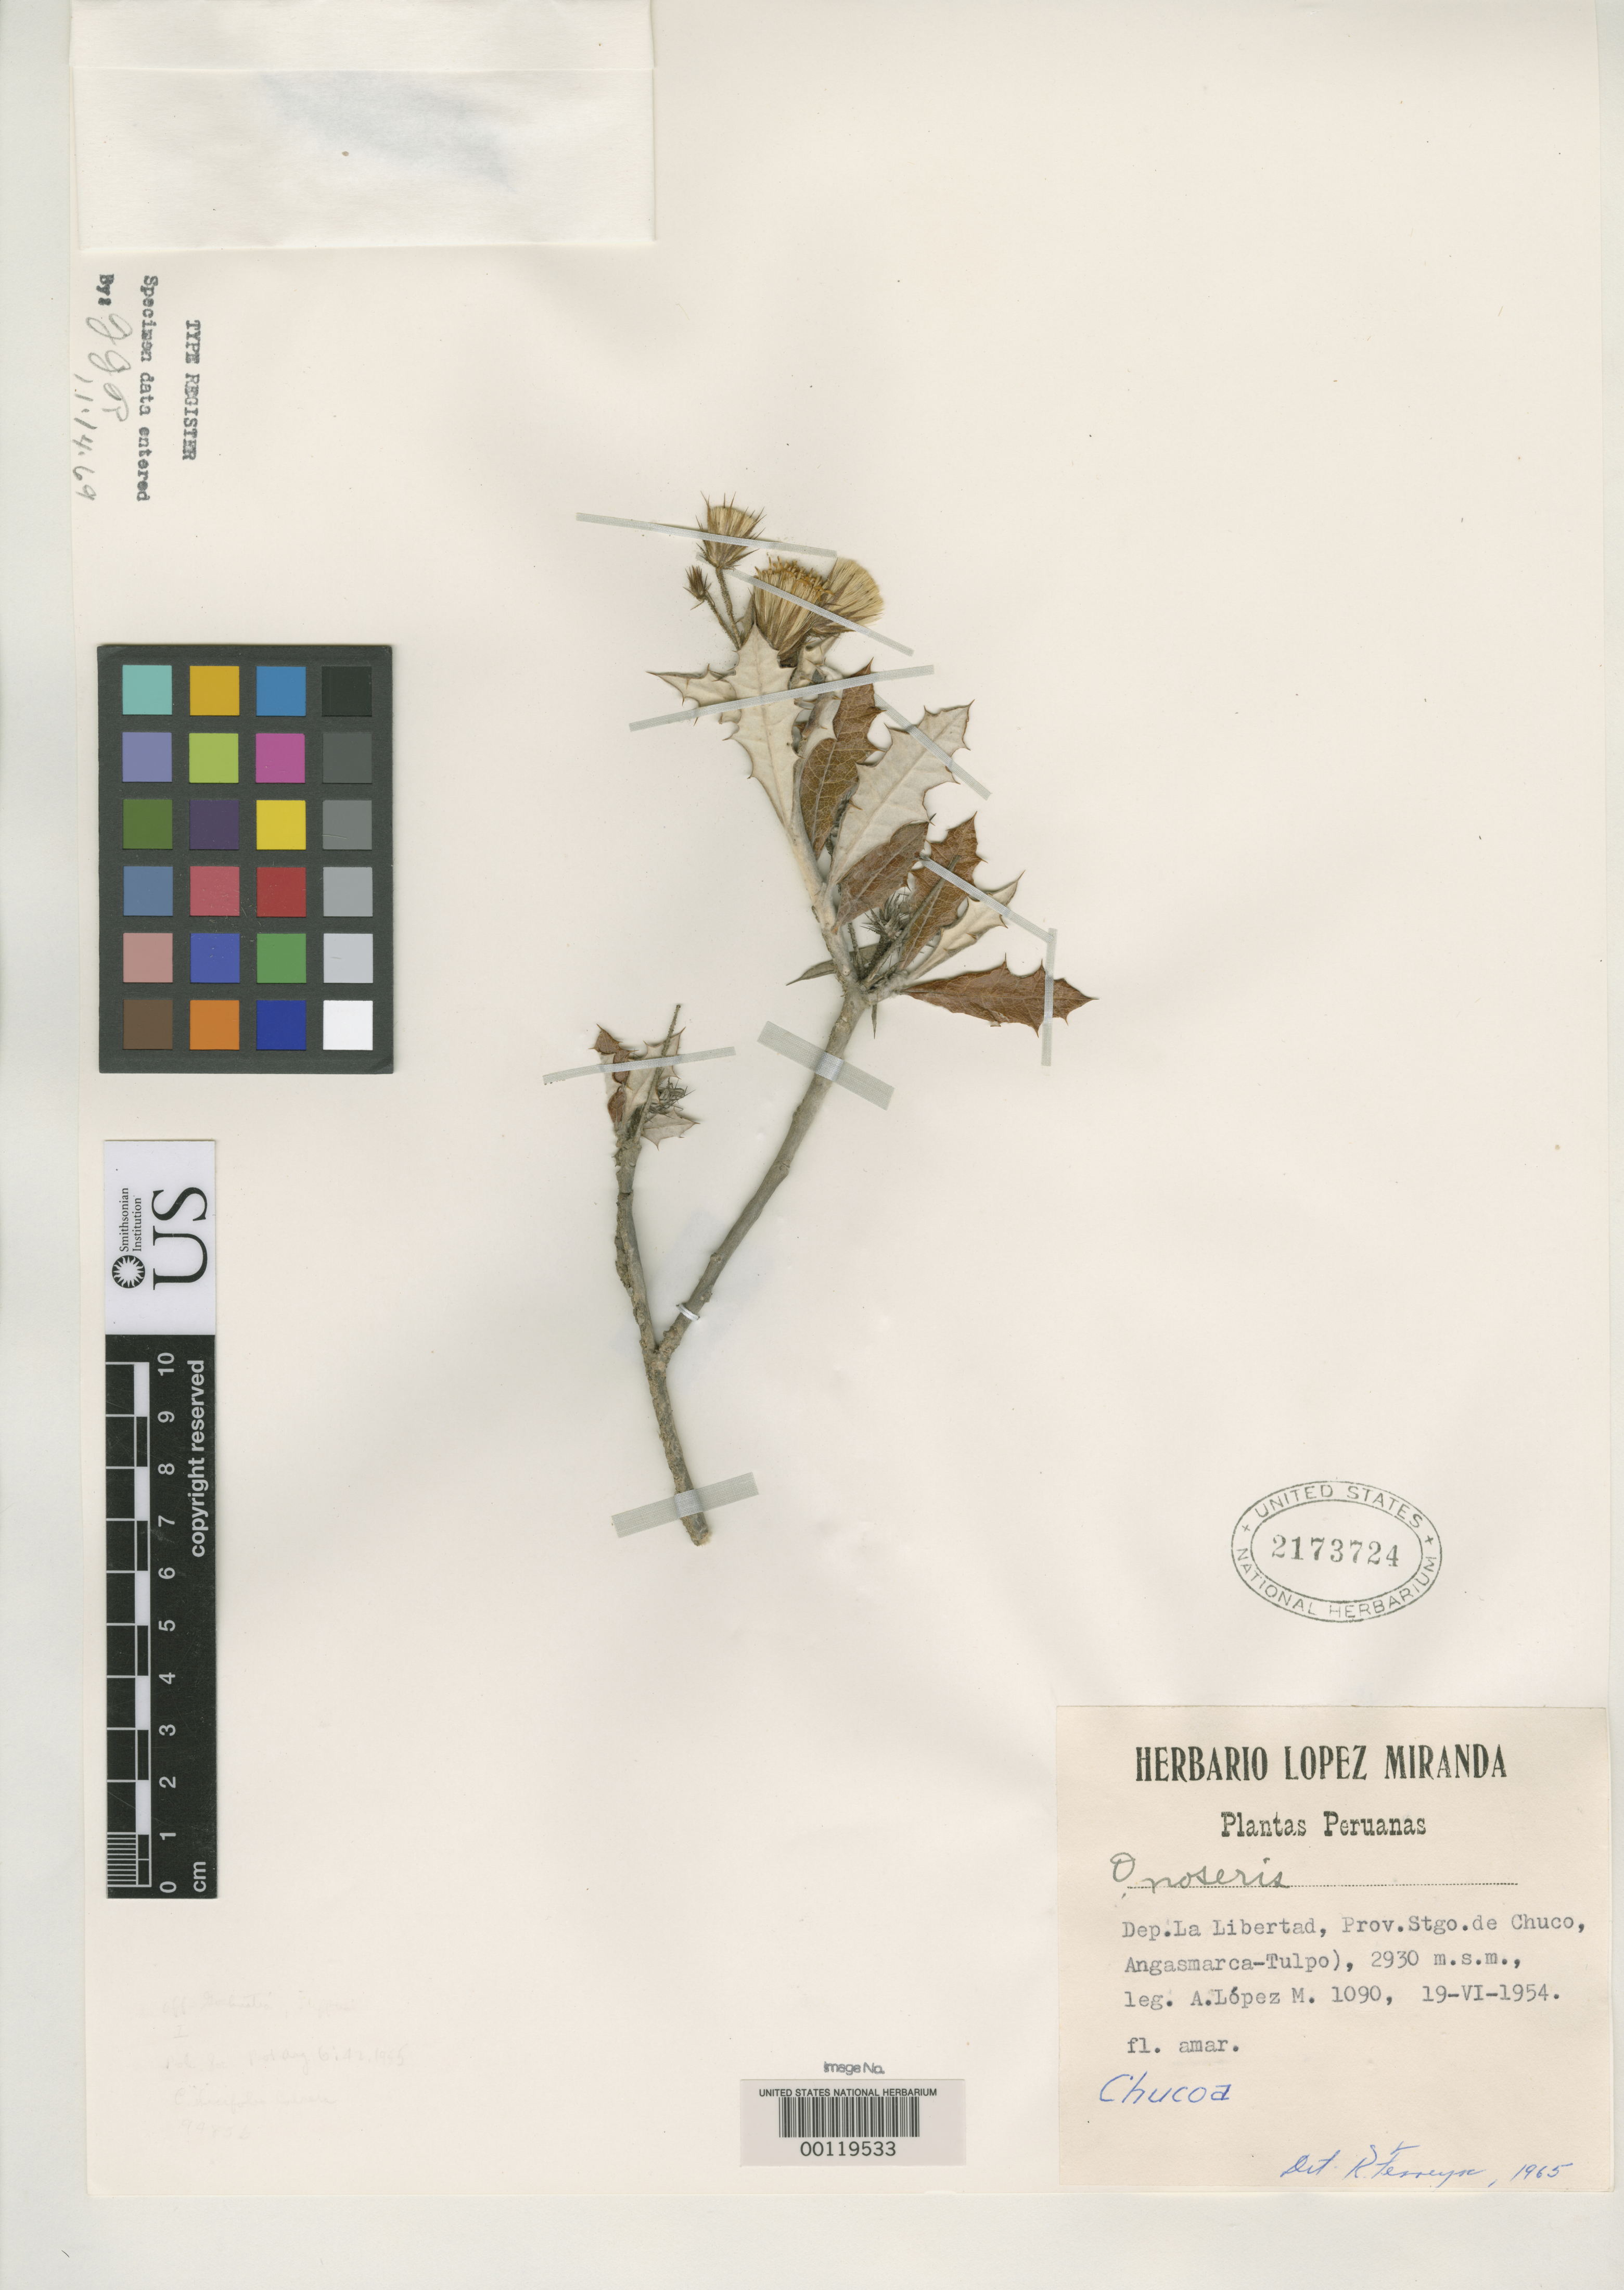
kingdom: Plantae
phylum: Tracheophyta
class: Magnoliopsida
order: Asterales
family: Asteraceae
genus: Chucoa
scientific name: Chucoa ilicifolia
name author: Cabrera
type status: Isotype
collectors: A. López M.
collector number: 1090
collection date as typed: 19 Jun 1954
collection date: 1954-06-19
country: Peru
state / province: La Libertad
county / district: Santiago de Chuco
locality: Between Angas Marca and Tulpo.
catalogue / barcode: US 2173724